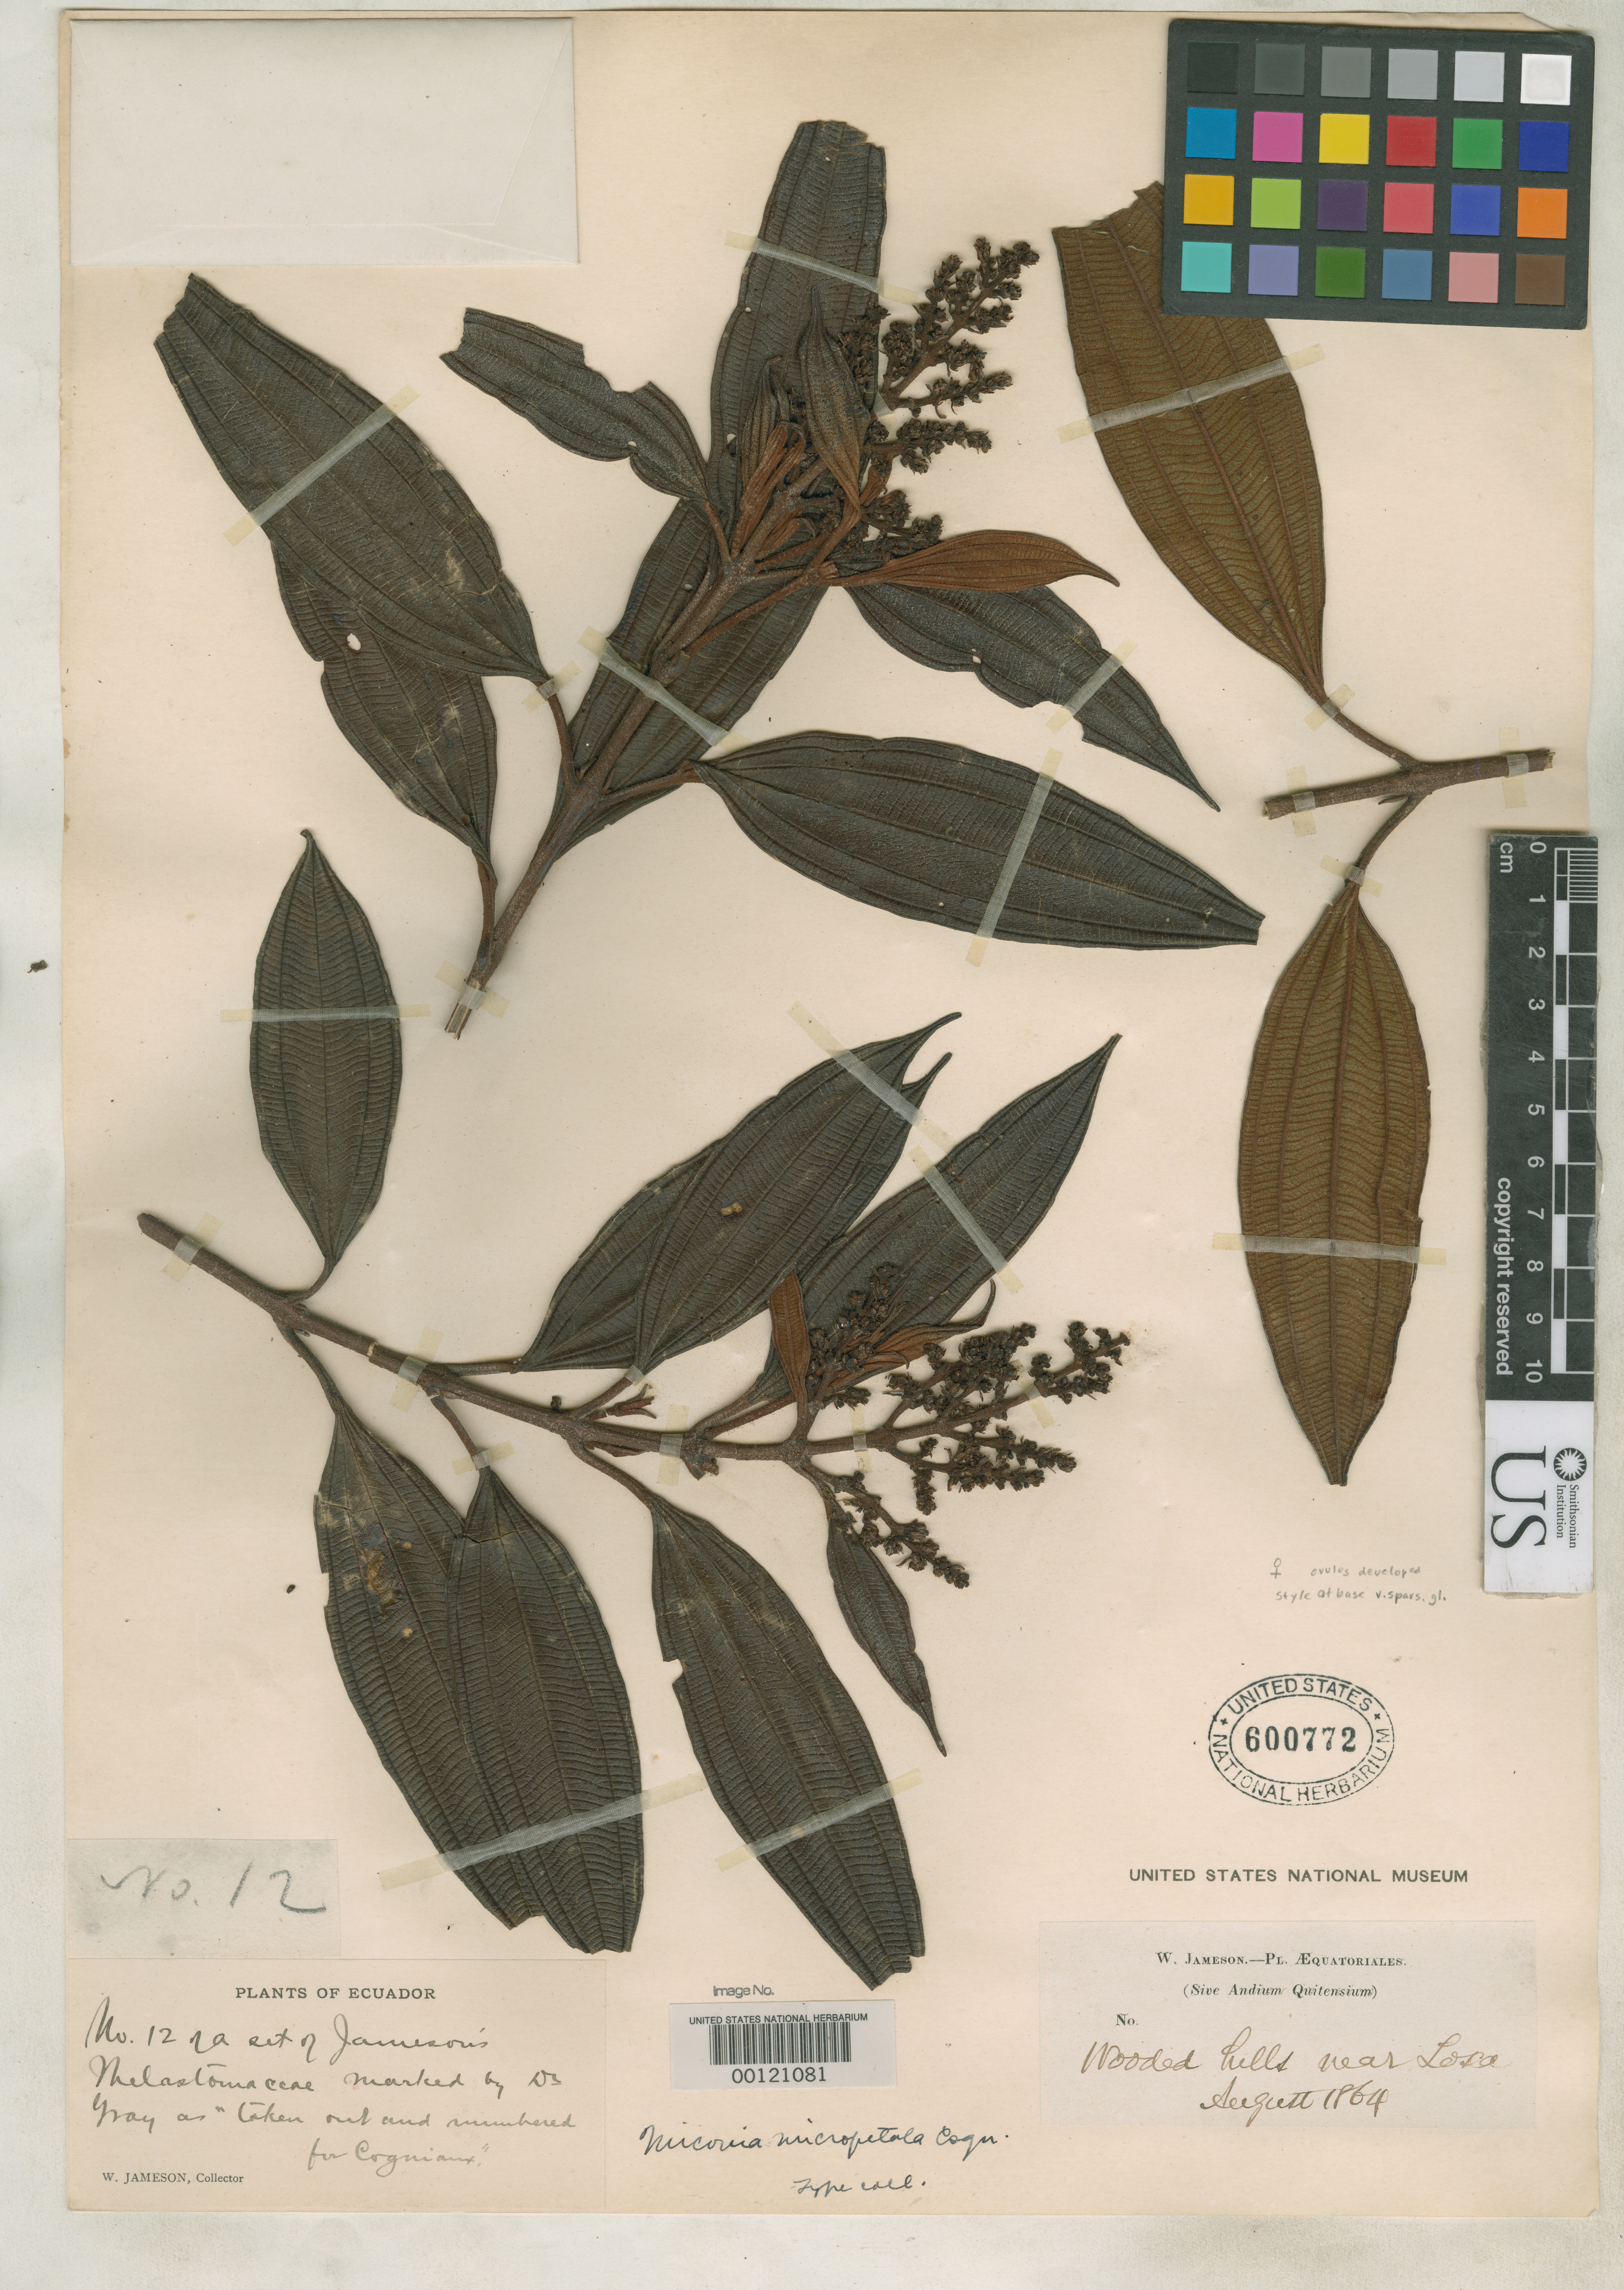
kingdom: Plantae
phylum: Tracheophyta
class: Magnoliopsida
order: Myrtales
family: Melastomataceae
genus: Miconia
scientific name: Miconia micropetala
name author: Cogn. in A. DC.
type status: Isotype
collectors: W. Jameson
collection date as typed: Aug 1864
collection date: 1864-08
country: Ecuador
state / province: Loja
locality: Prope Loja.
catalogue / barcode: US 600772